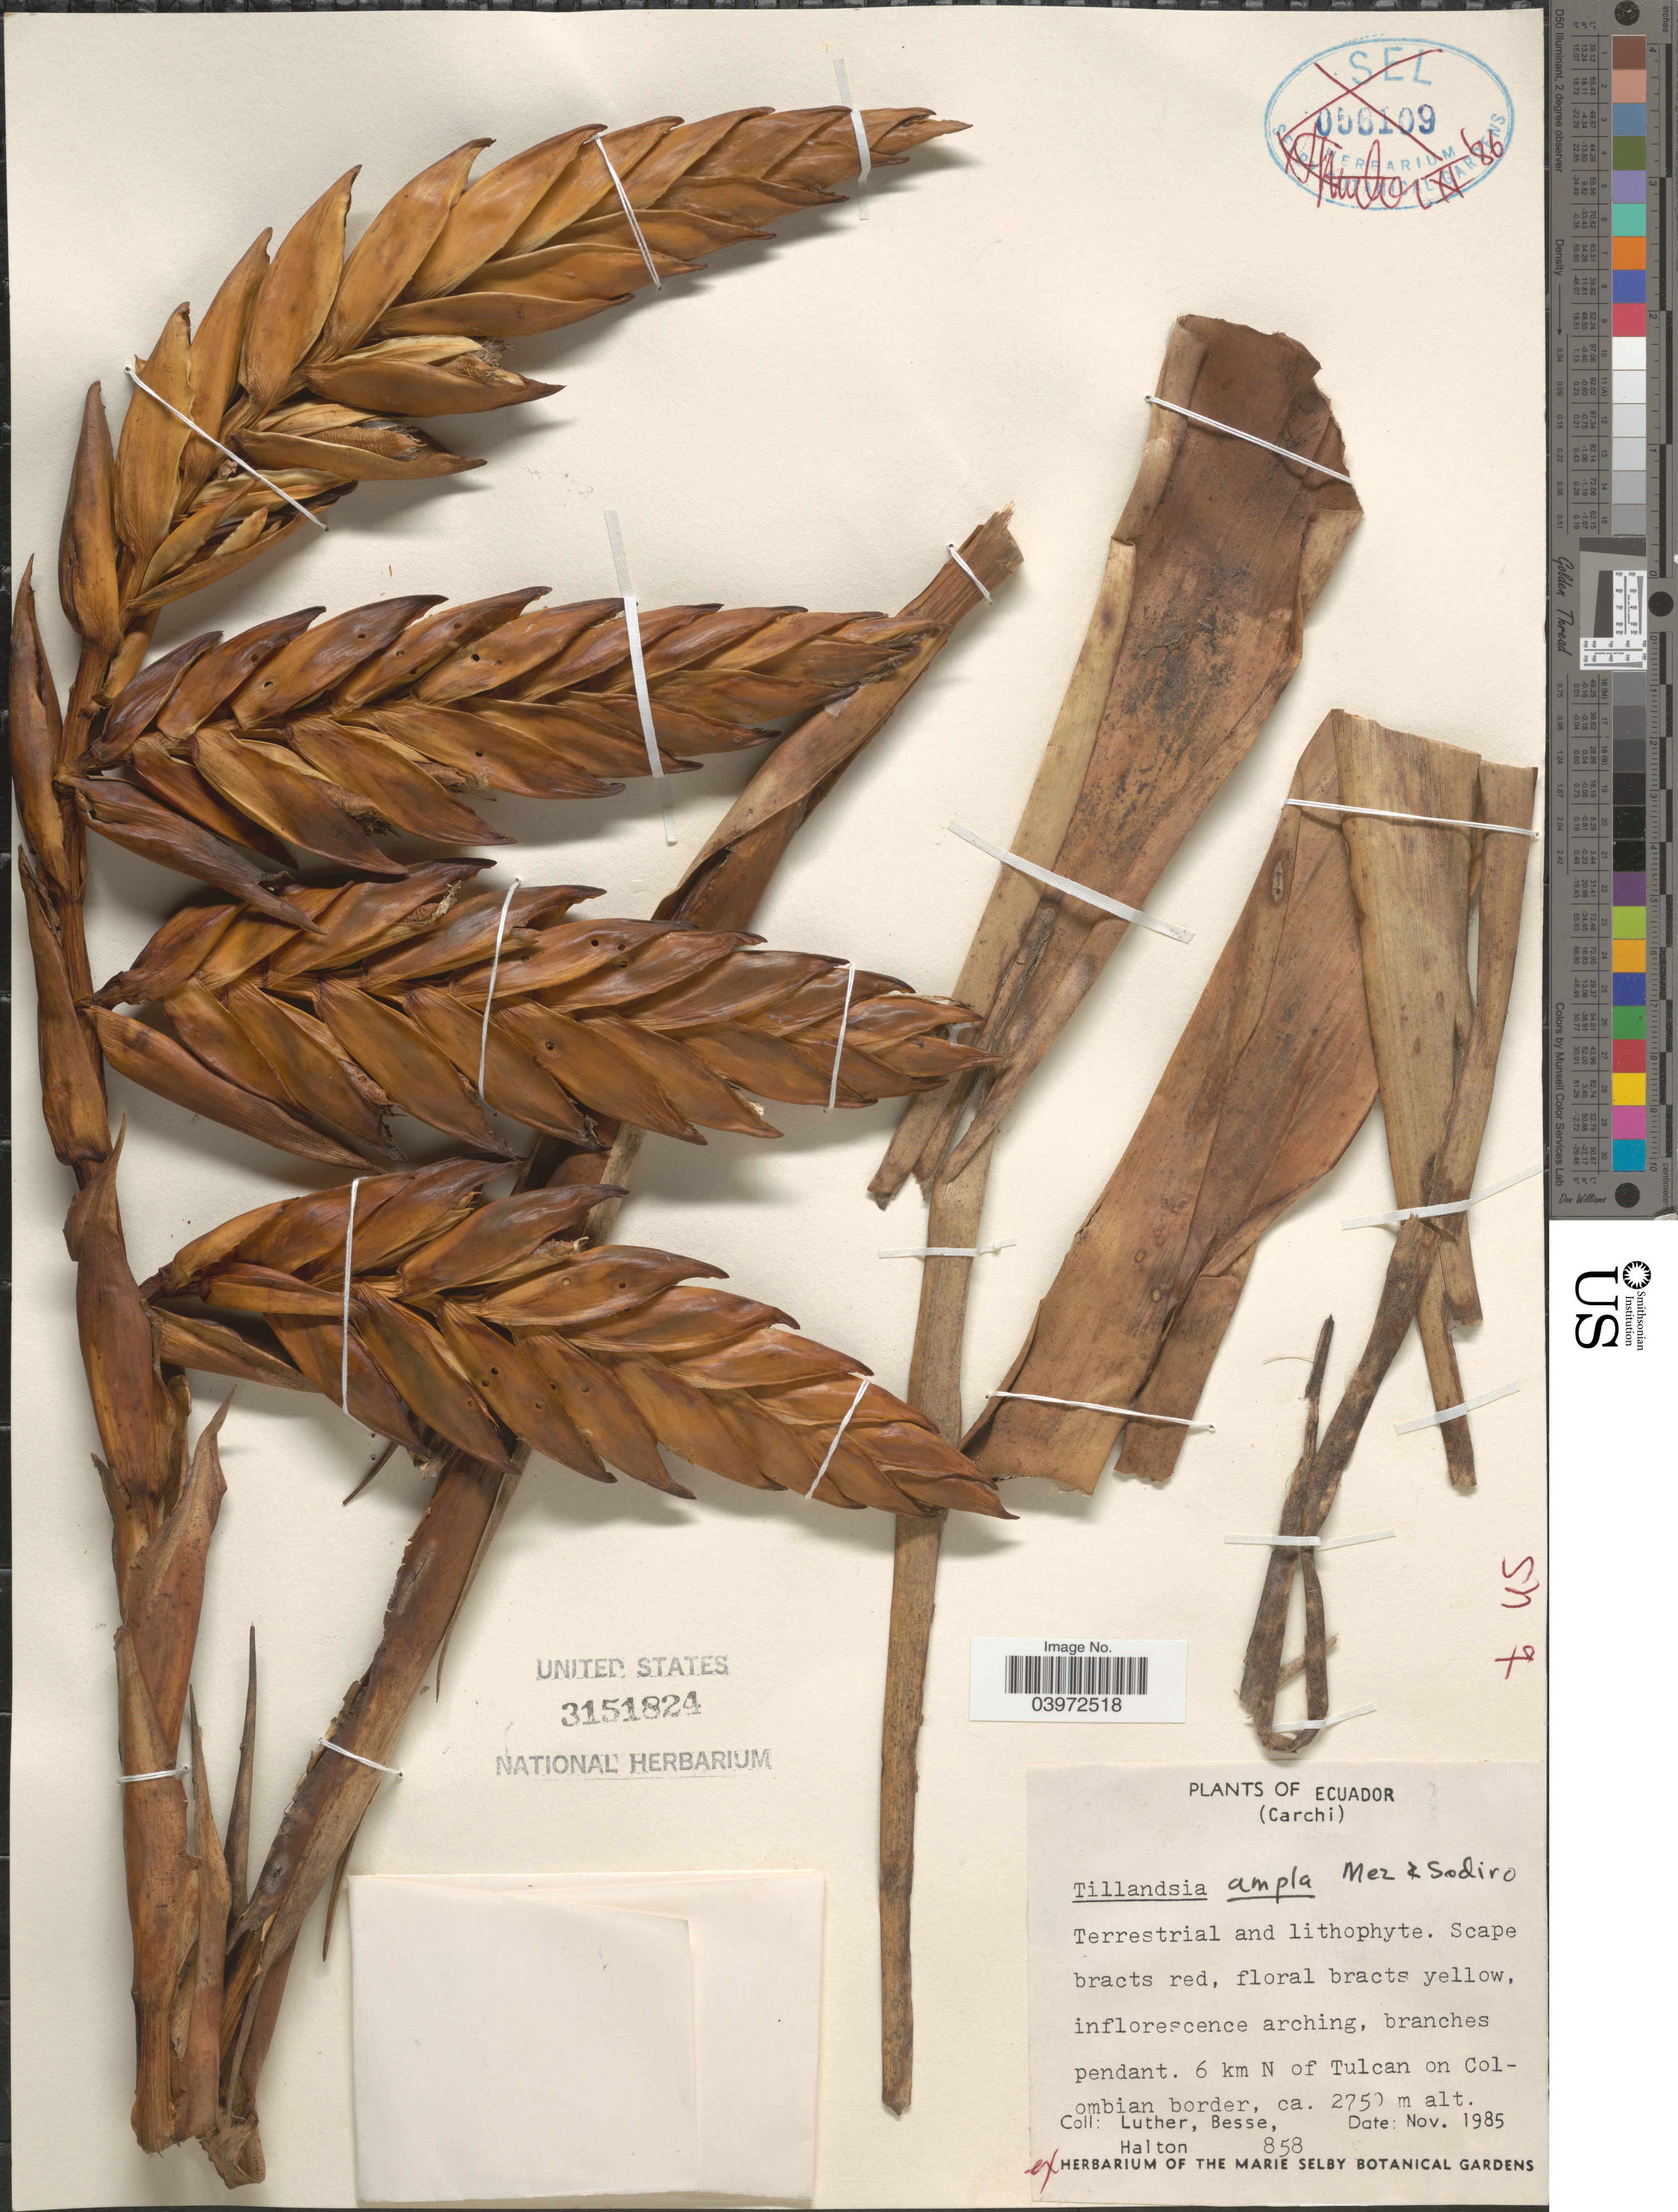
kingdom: Plantae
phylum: Tracheophyta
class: Liliopsida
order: Poales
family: Bromeliaceae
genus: Tillandsia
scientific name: Tillandsia ampla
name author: Mez & Sodiro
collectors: -- Luther, -. Besse & -. Halton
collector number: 858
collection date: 1985-11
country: Ecuador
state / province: Carchi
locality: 6 km N of Tulcan on Colombian border.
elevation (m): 2750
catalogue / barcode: US 3151824